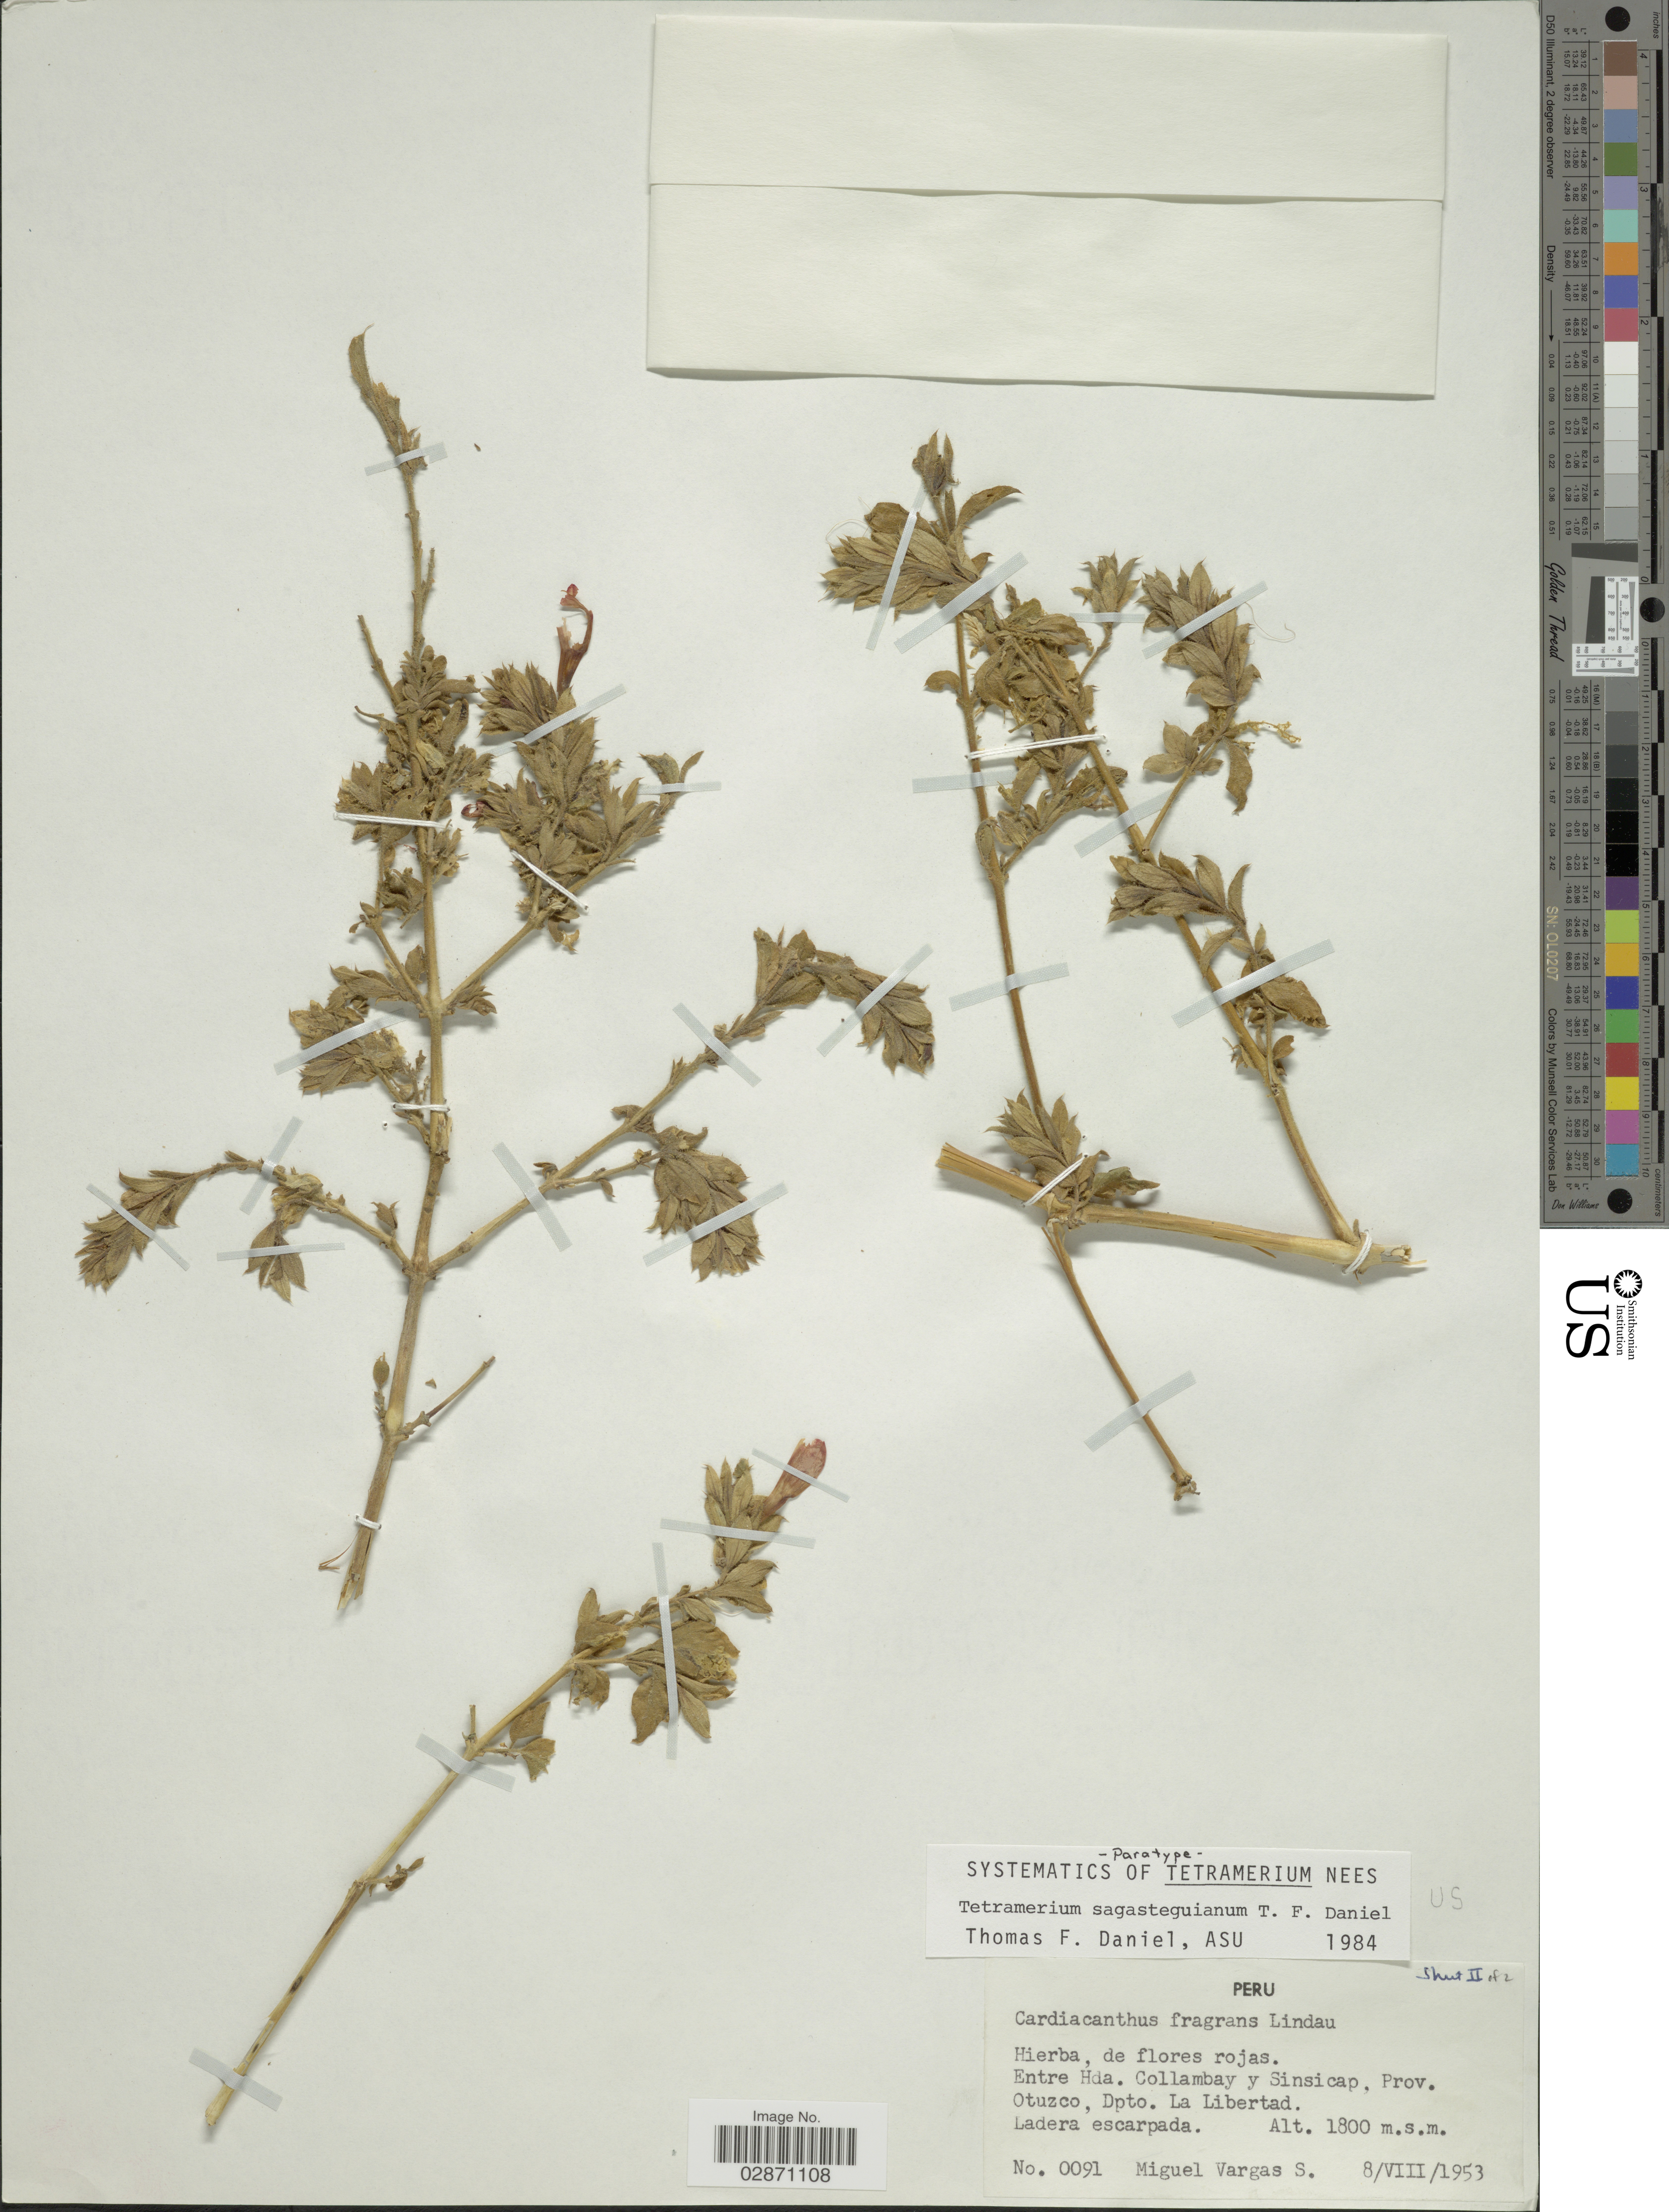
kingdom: Plantae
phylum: Tracheophyta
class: Magnoliopsida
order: Lamiales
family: Acanthaceae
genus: Tetramerium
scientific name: Tetramerium sagasteguianum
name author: T.F. Daniel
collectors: M. Vargas S.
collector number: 0091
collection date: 1953-08-08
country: Peru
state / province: La Libertad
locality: Entre Hda. Collambay y Sinsicap, Prov. Otuzco. Dpto. La Libertad.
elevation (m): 1800